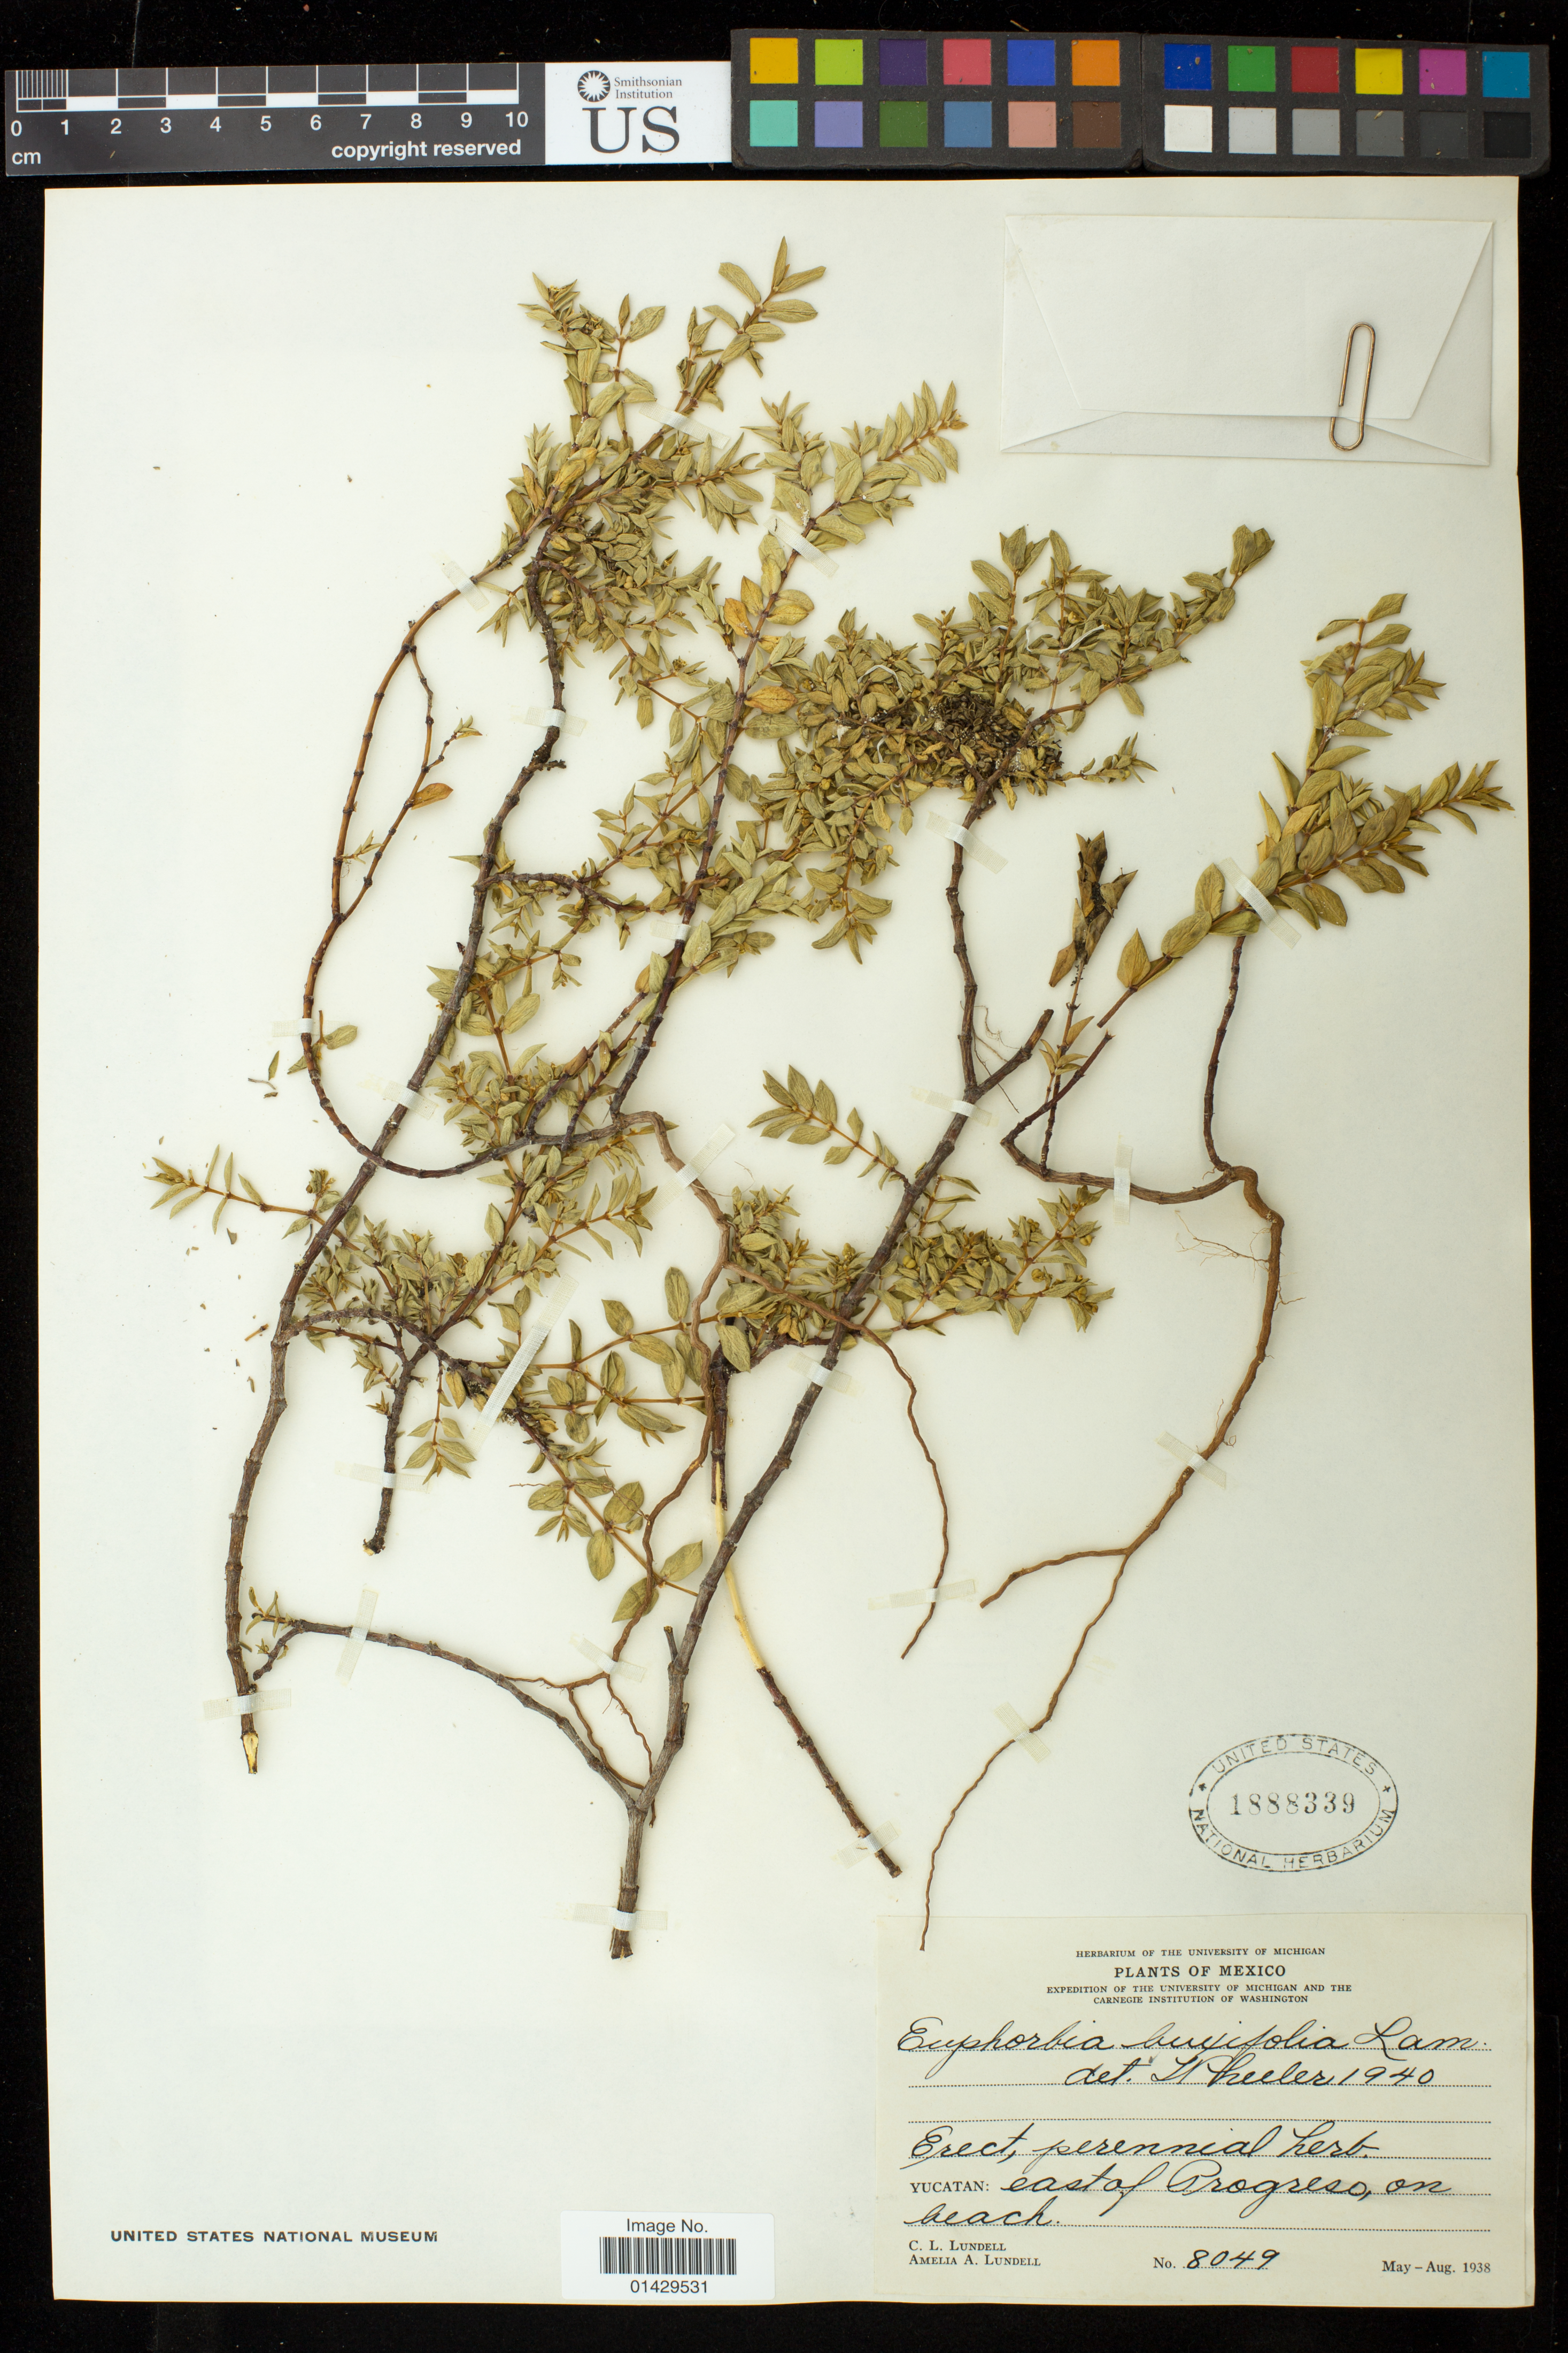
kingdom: Plantae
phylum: Tracheophyta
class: Magnoliopsida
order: Malpighiales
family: Euphorbiaceae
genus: Euphorbia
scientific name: Euphorbia mesembryanthemifolia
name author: Jacq.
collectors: C. L. Lundell & A. A. Lundell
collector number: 8049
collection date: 1938-05/1938-08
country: Mexico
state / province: Yucatán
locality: East of Progreso, on beach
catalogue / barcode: US 1888339